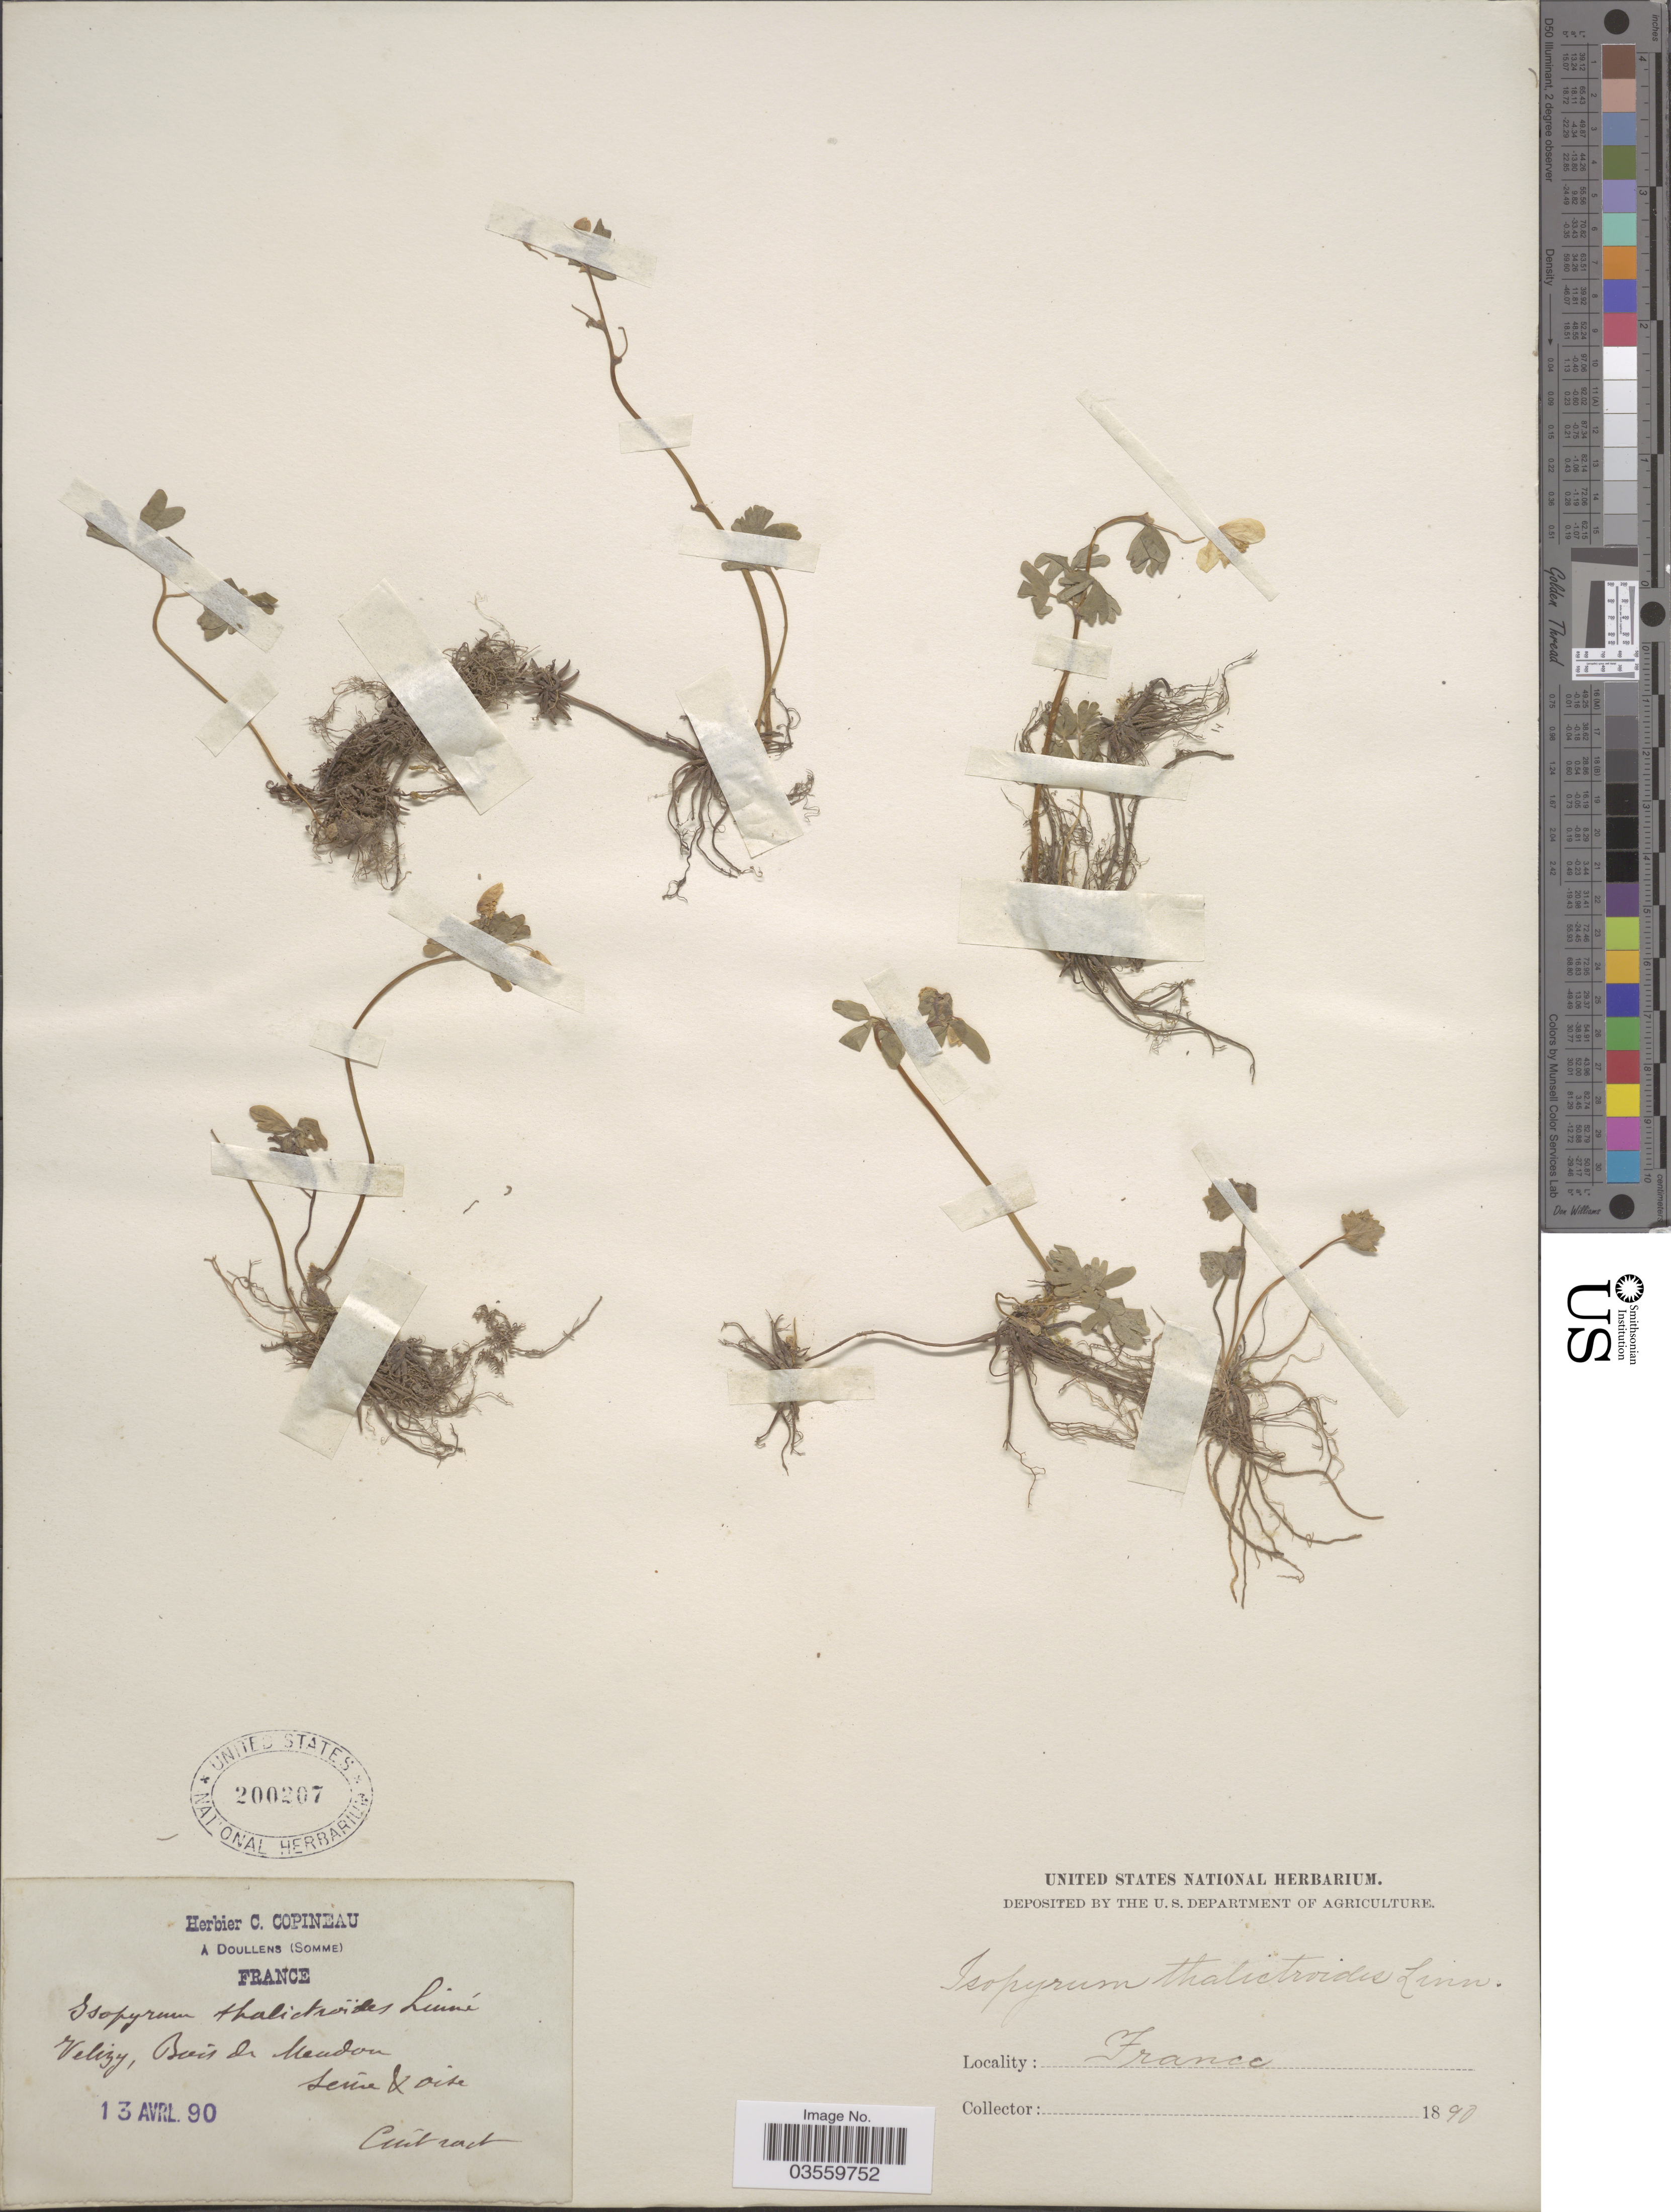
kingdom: Plantae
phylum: Tracheophyta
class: Magnoliopsida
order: Ranunculales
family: Ranunculaceae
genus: Isopyrum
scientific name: Isopyrum thalictroides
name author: L.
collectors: Cintract, --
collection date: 1890-04-13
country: France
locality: Velizy, Bois de Mendon. Seine & oise.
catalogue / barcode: US 200207